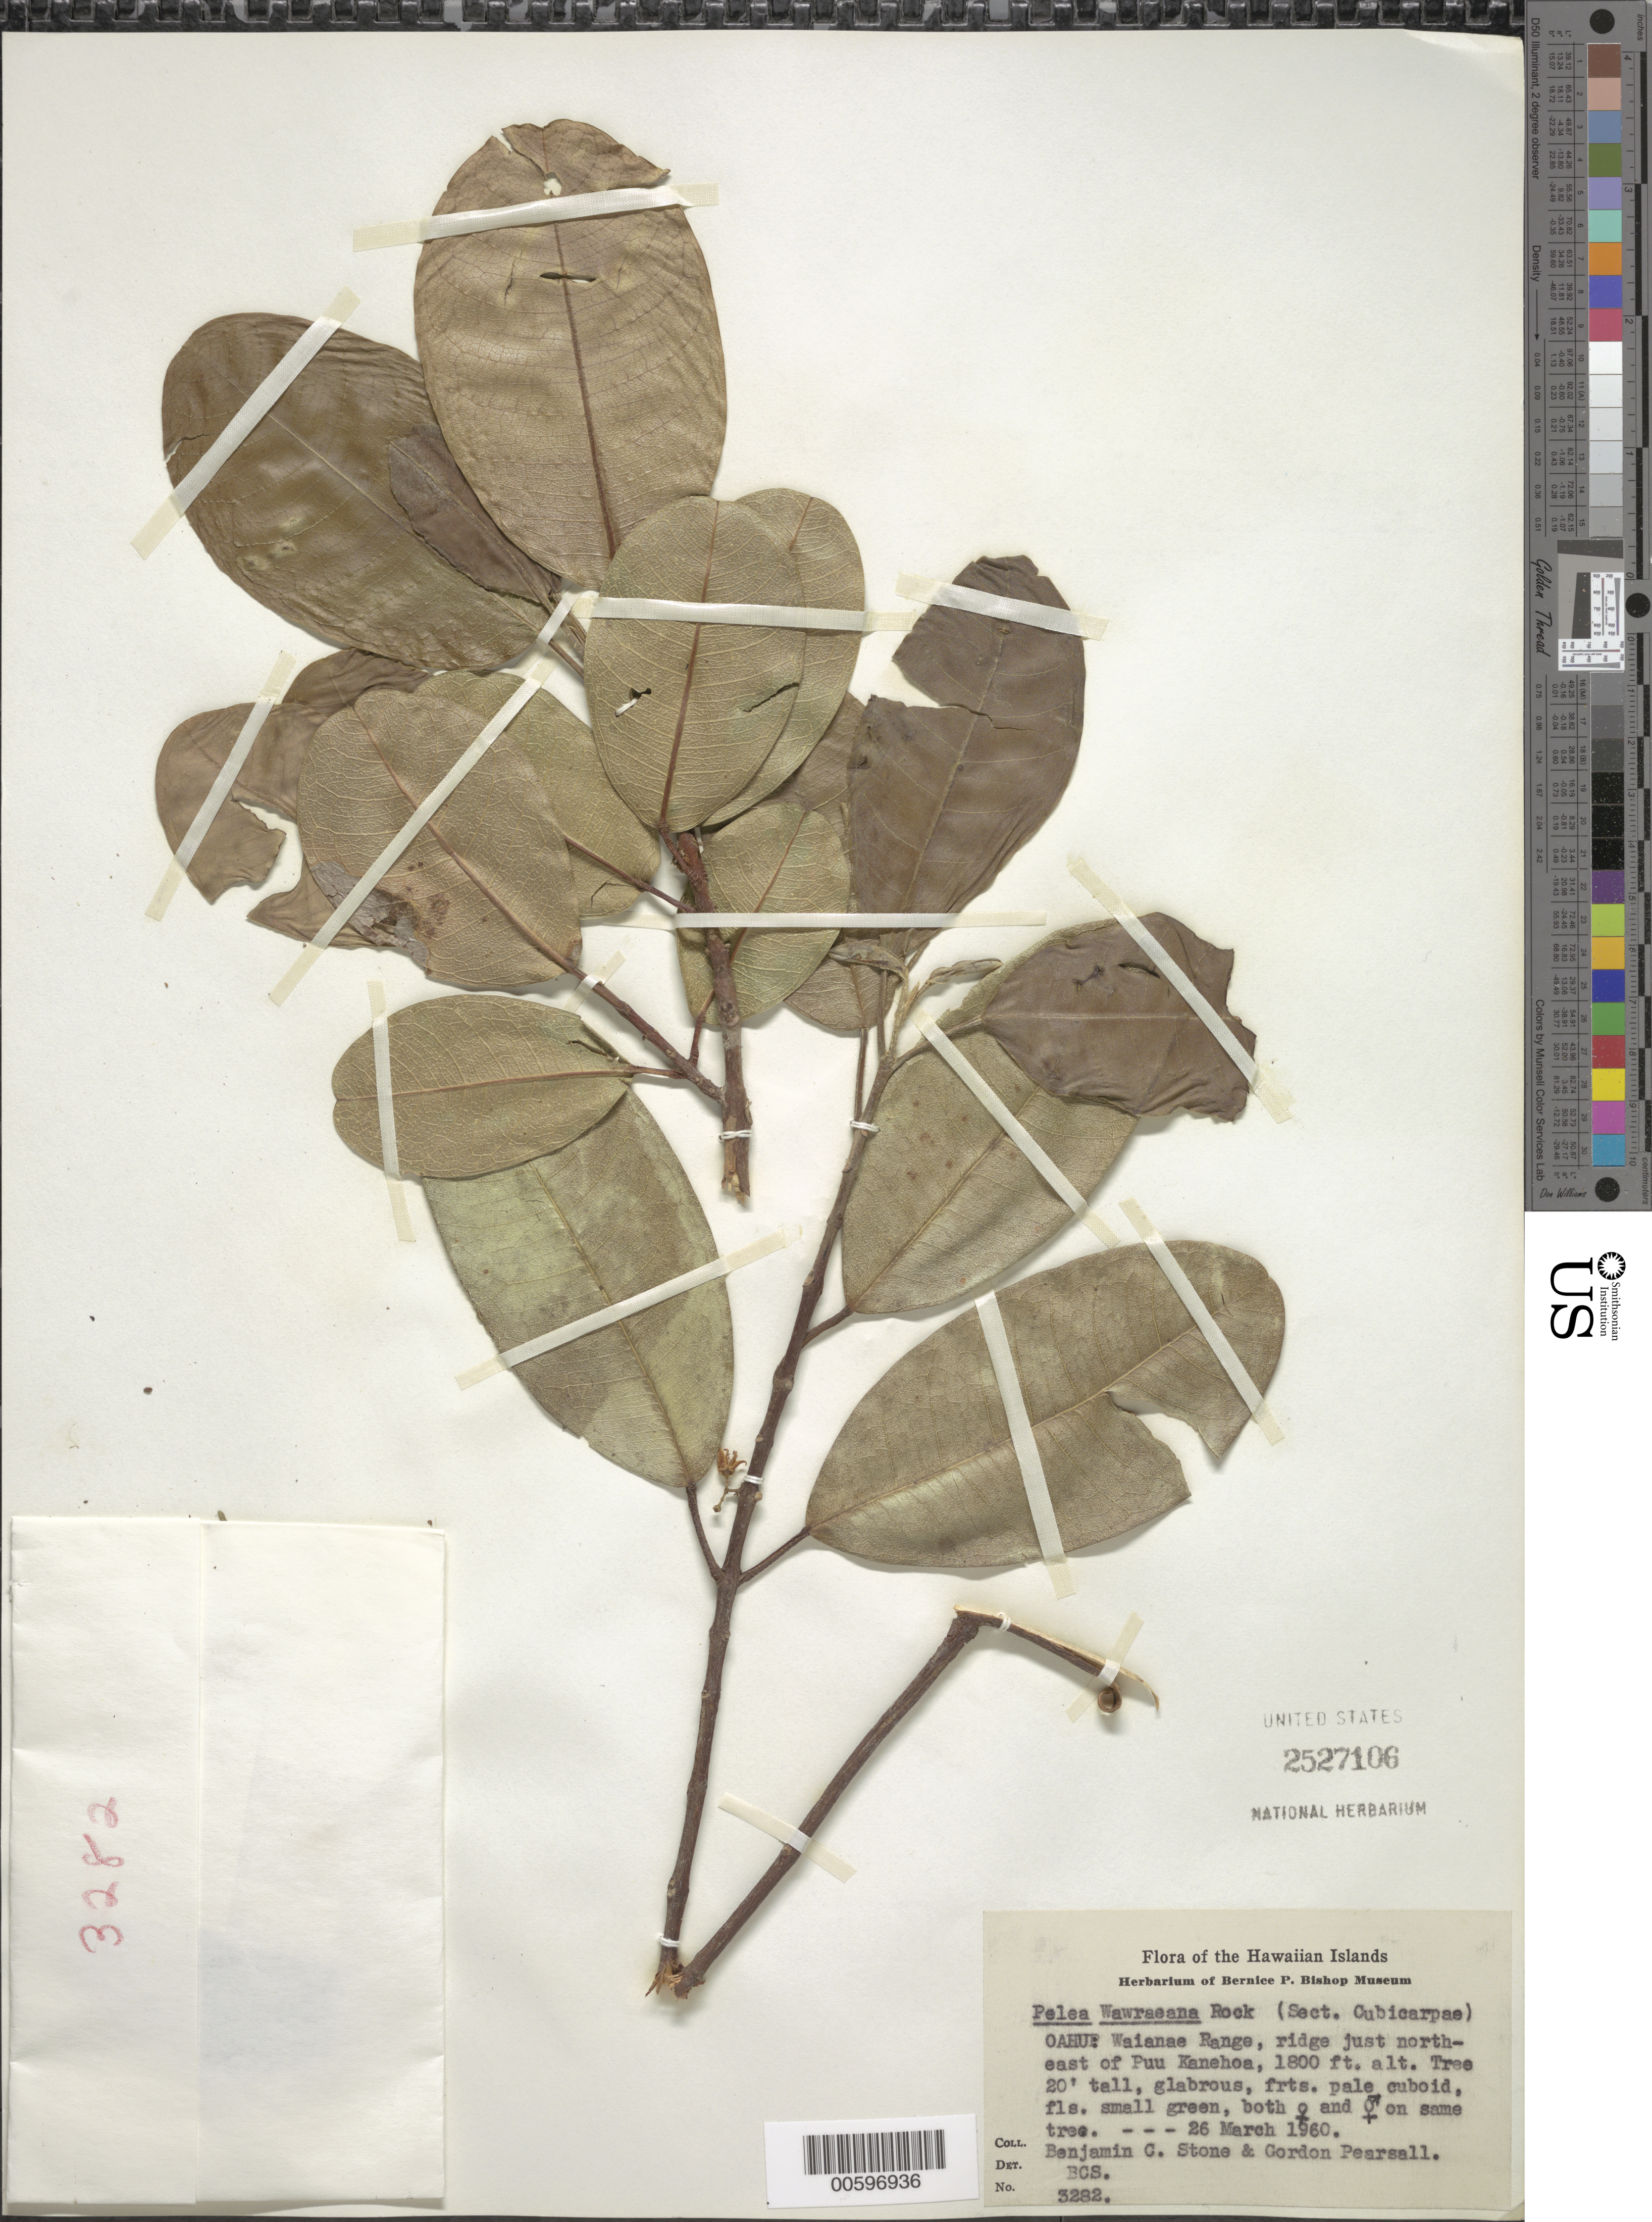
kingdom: Plantae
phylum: Tracheophyta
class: Magnoliopsida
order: Sapindales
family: Rutaceae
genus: Melicope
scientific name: Melicope wawraeana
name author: (H. Lév.) T.G. Hartley & B.C. Stone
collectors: B. C. Stone & G. Pearsall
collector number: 3282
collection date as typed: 26 Mar 1960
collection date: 1960-03-26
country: United States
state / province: Hawaii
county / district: Honolulu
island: Oahu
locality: Waianae Range, ridge just NE of Puu Kanehoa.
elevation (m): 549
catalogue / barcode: US 2527106